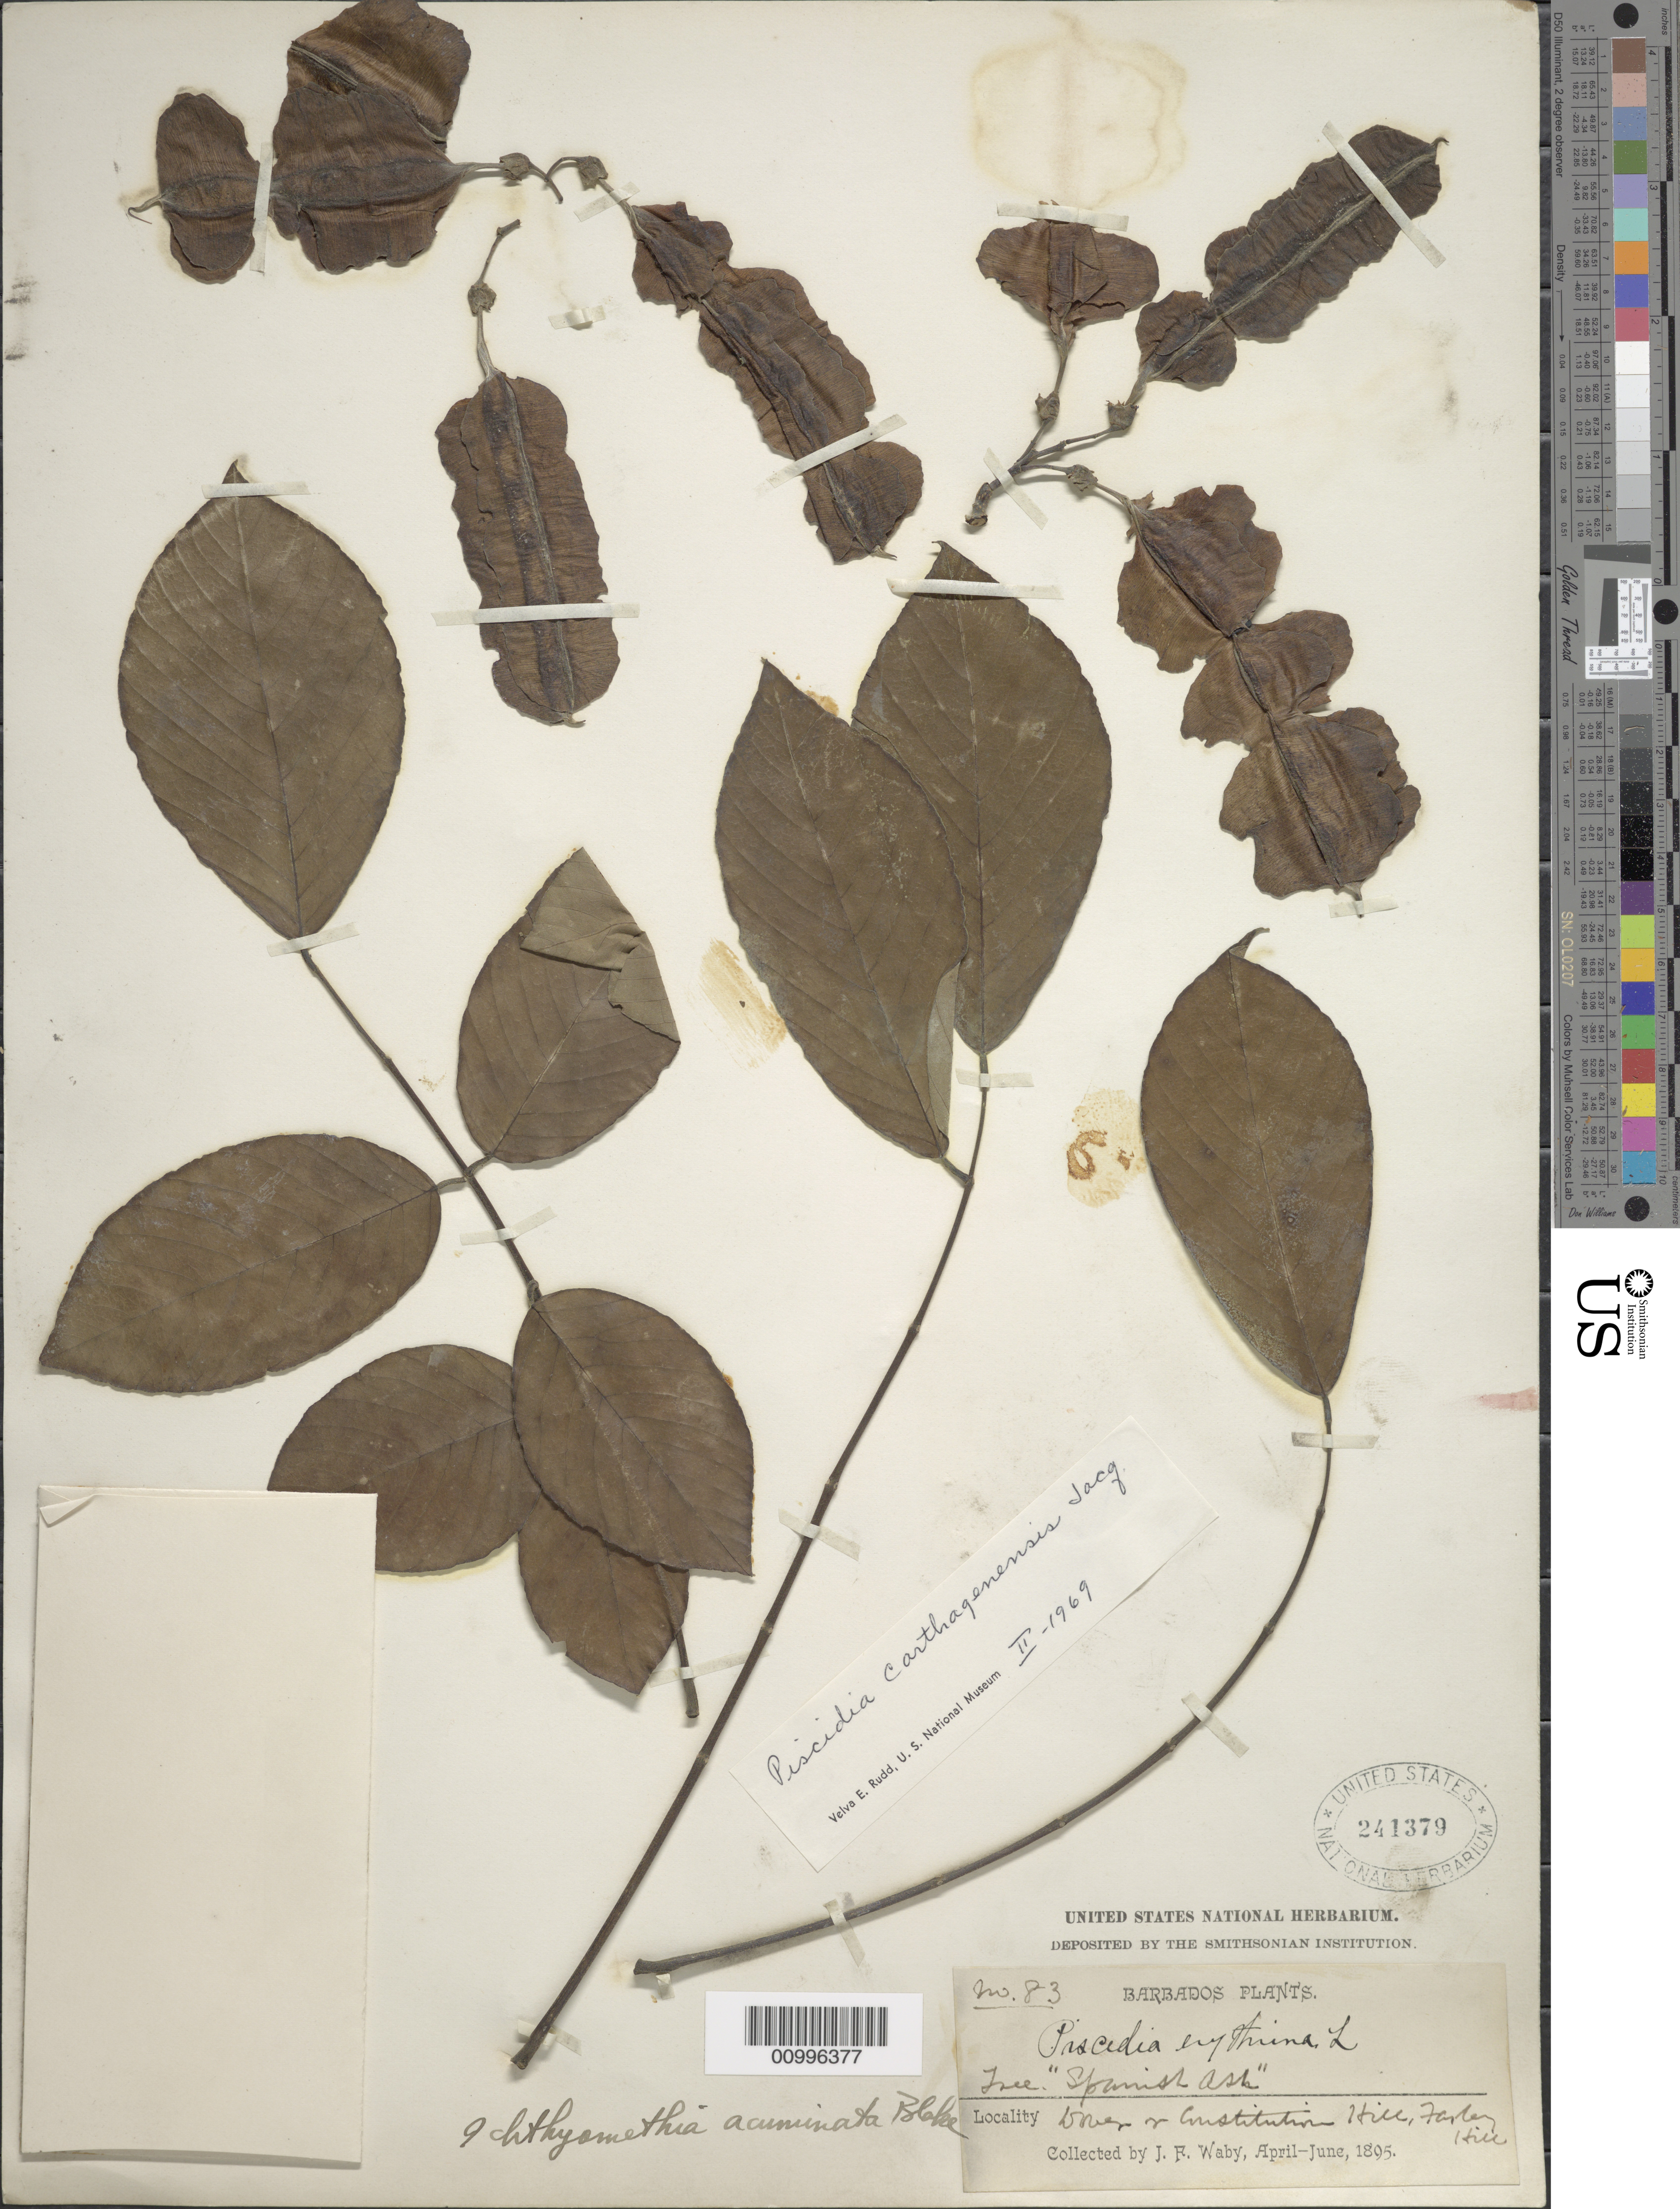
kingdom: Plantae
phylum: Tracheophyta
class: Magnoliopsida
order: Fabales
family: Fabaceae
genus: Piscidia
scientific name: Piscidia carthagenensis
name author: Jacq.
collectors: J. Waby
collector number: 83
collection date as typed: Apr 1895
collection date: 1895-04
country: Barbados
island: Barbados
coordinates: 0 N, 0 E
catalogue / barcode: US 241379